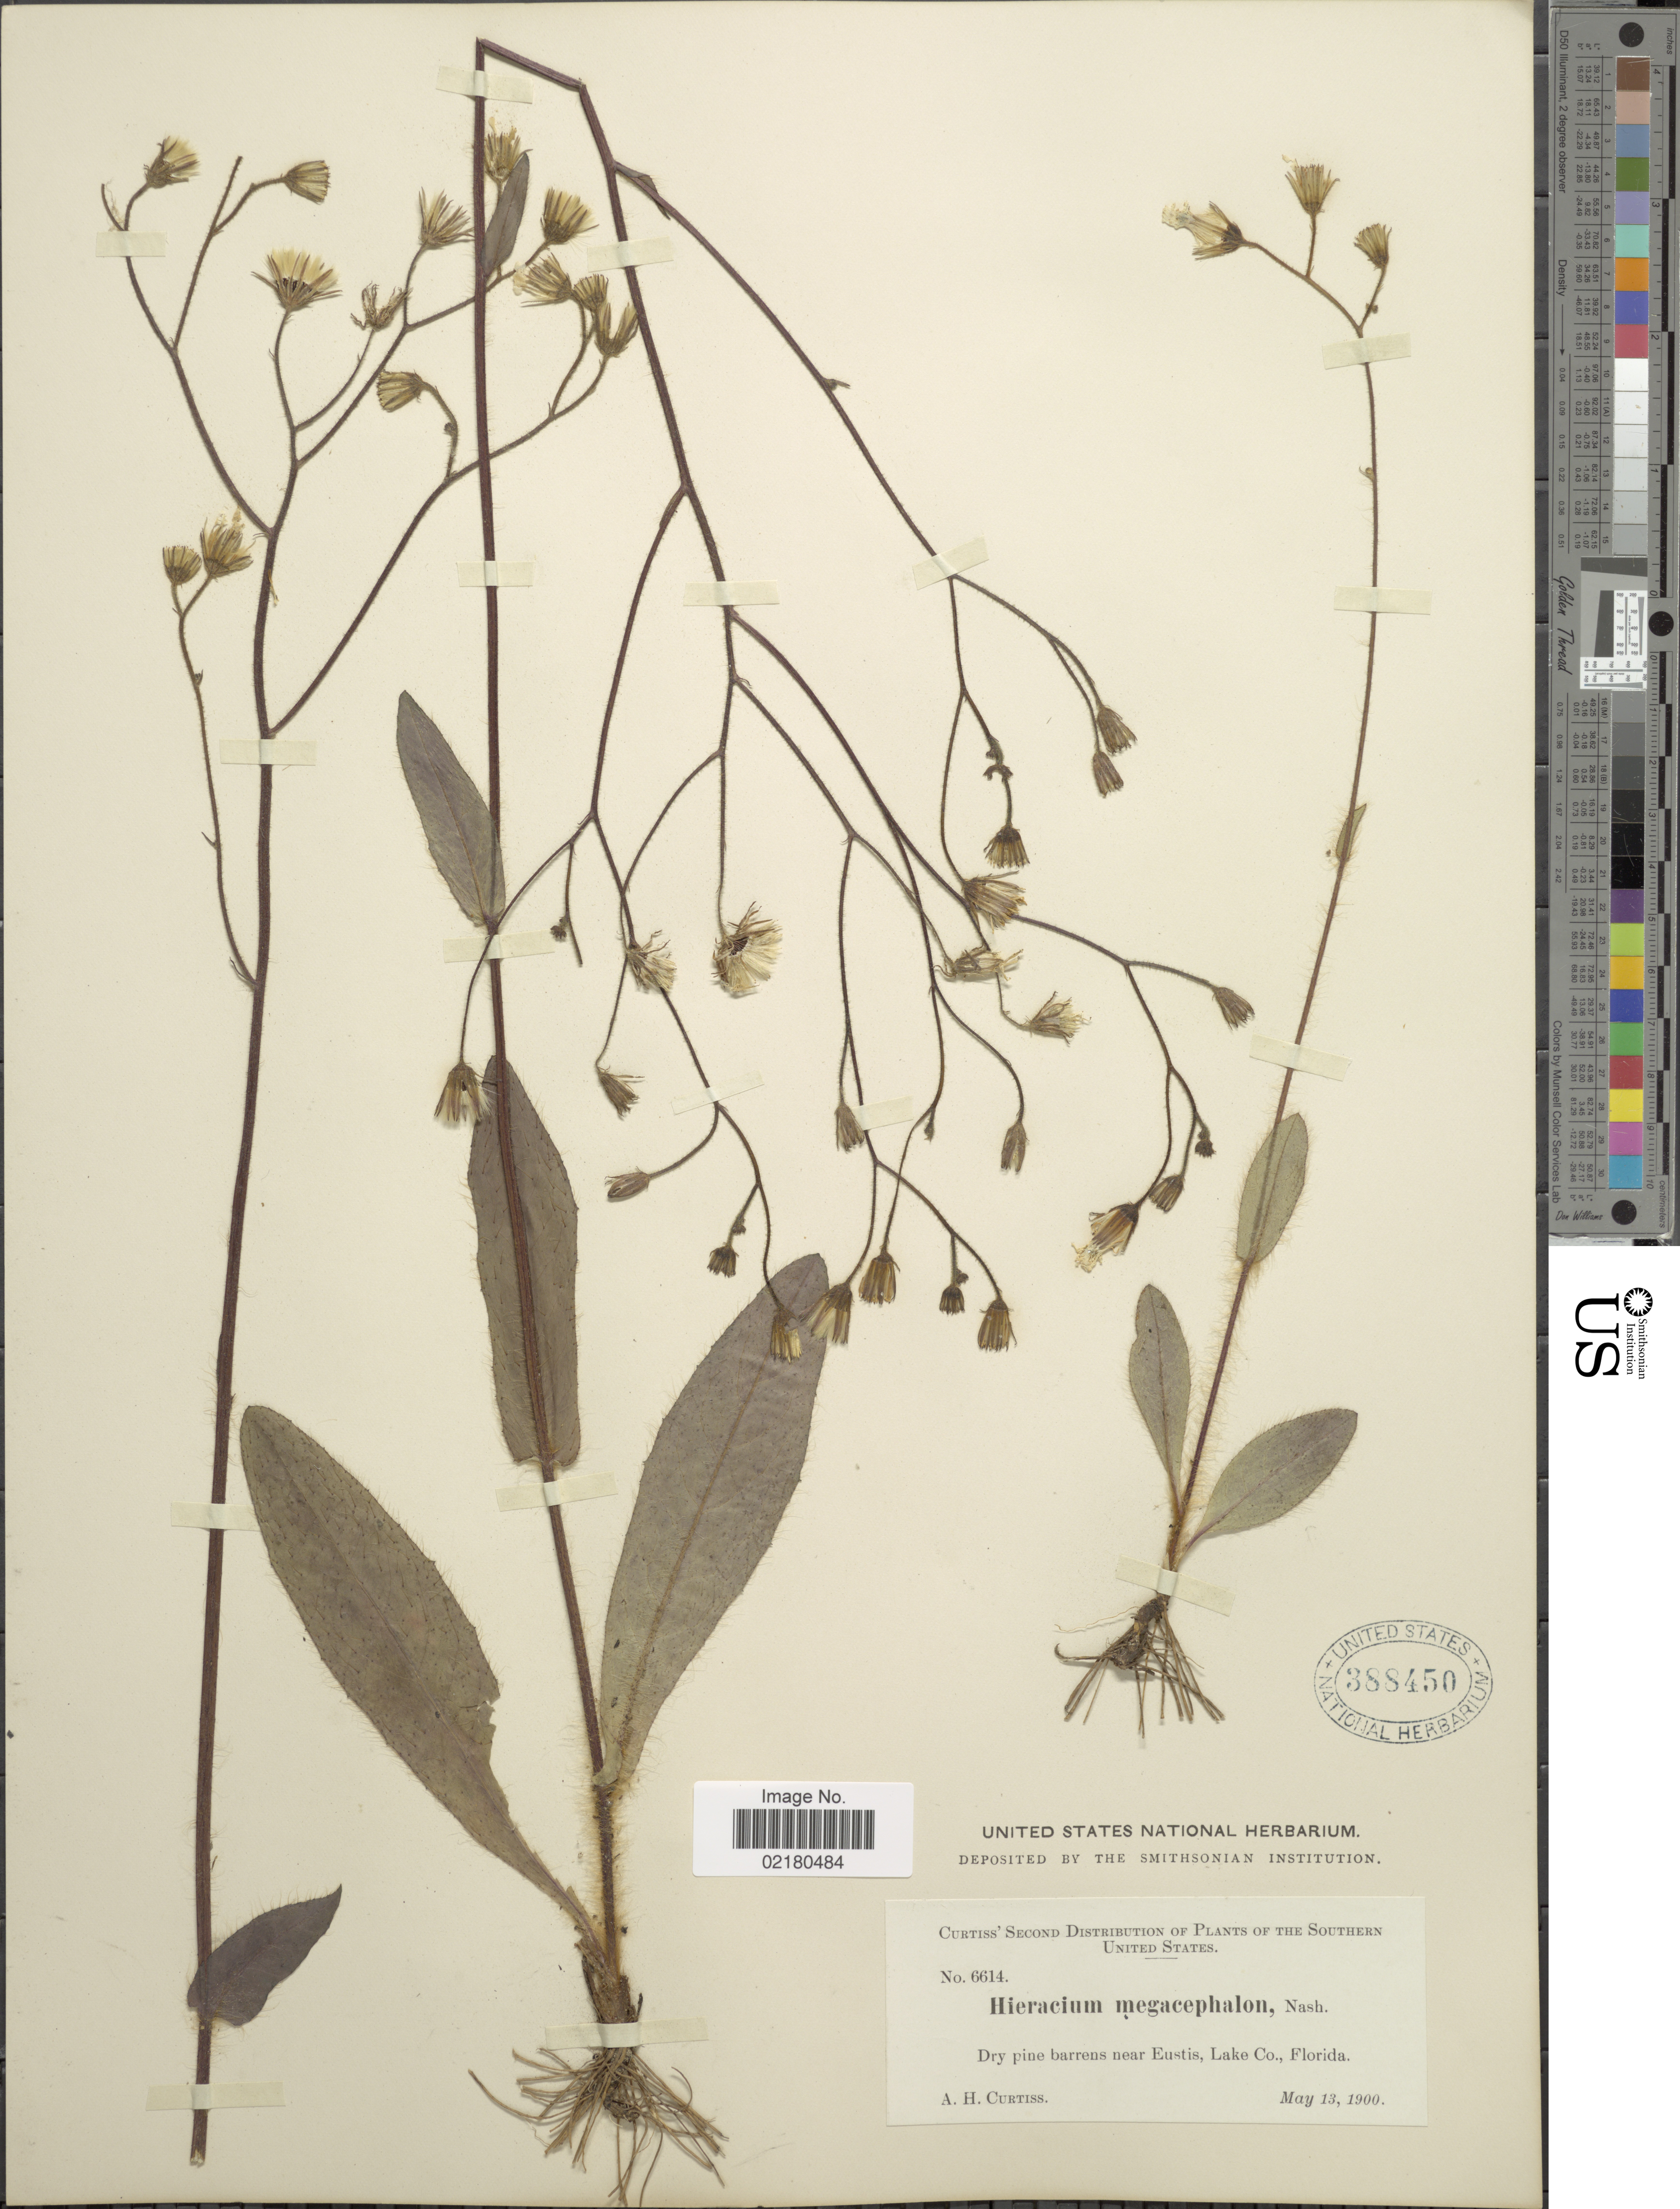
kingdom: Plantae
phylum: Tracheophyta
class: Magnoliopsida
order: Asterales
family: Asteraceae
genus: Hieracium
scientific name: Hieracium megacephalon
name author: Nash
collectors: A. H. Curtiss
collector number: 6614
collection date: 1900-05-13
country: United States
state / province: Florida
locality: Southern United States, near Eustis, Lake Co.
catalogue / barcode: US 388450